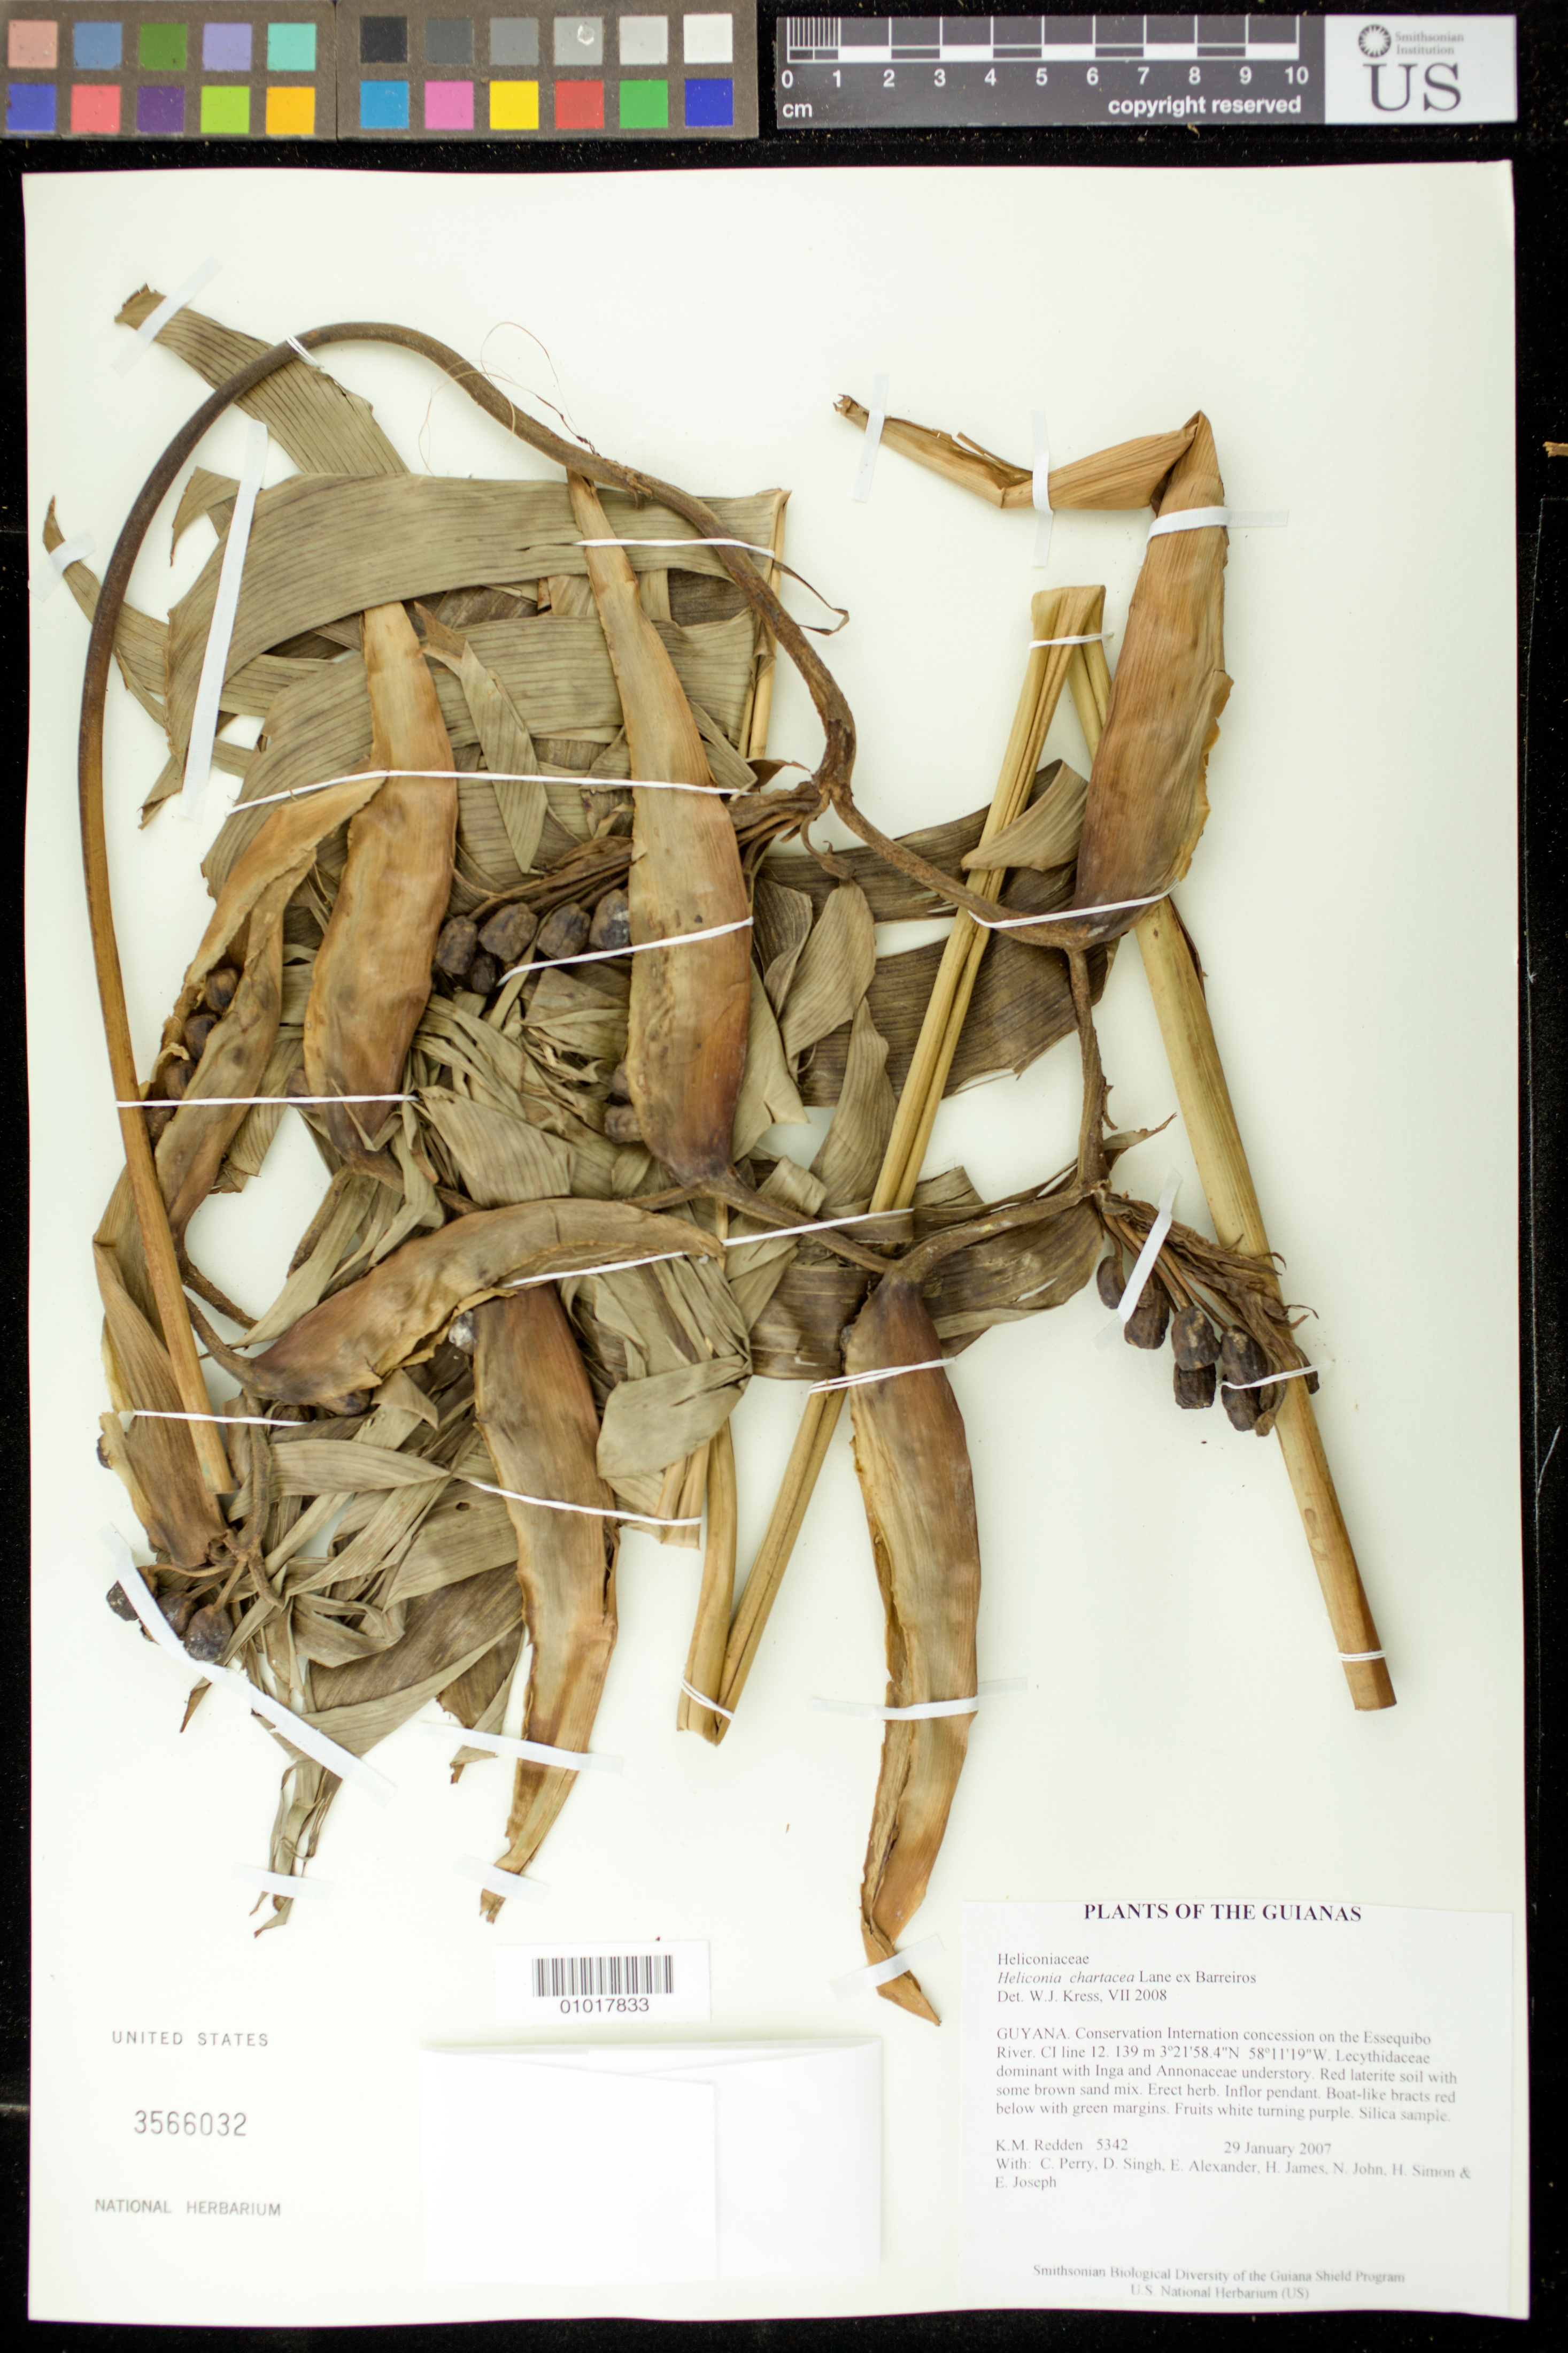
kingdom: Plantae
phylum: Tracheophyta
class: Liliopsida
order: Zingiberales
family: Heliconiaceae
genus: Heliconia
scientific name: Heliconia chartacea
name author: Lane ex Barreiros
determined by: Kress, W. J., (US), Smithsonian Institution - National Museum of Natural History (UNITED STATES)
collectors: K. M. Redden, C. Perry, D. Singh, E. Alexander, H. James, N. John, H. Simon & E. Joseph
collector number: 5342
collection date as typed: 29 January 2007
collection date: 2007-01-29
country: Guyana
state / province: U. Takutu-U. Essequibo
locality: Conservation International concession on the Essequibo River. CI line 12.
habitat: Lecythidaceae dominant with Inga and Annonaceae understory. Red laterite soil with some brown sand mix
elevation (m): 139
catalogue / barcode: US 3566032